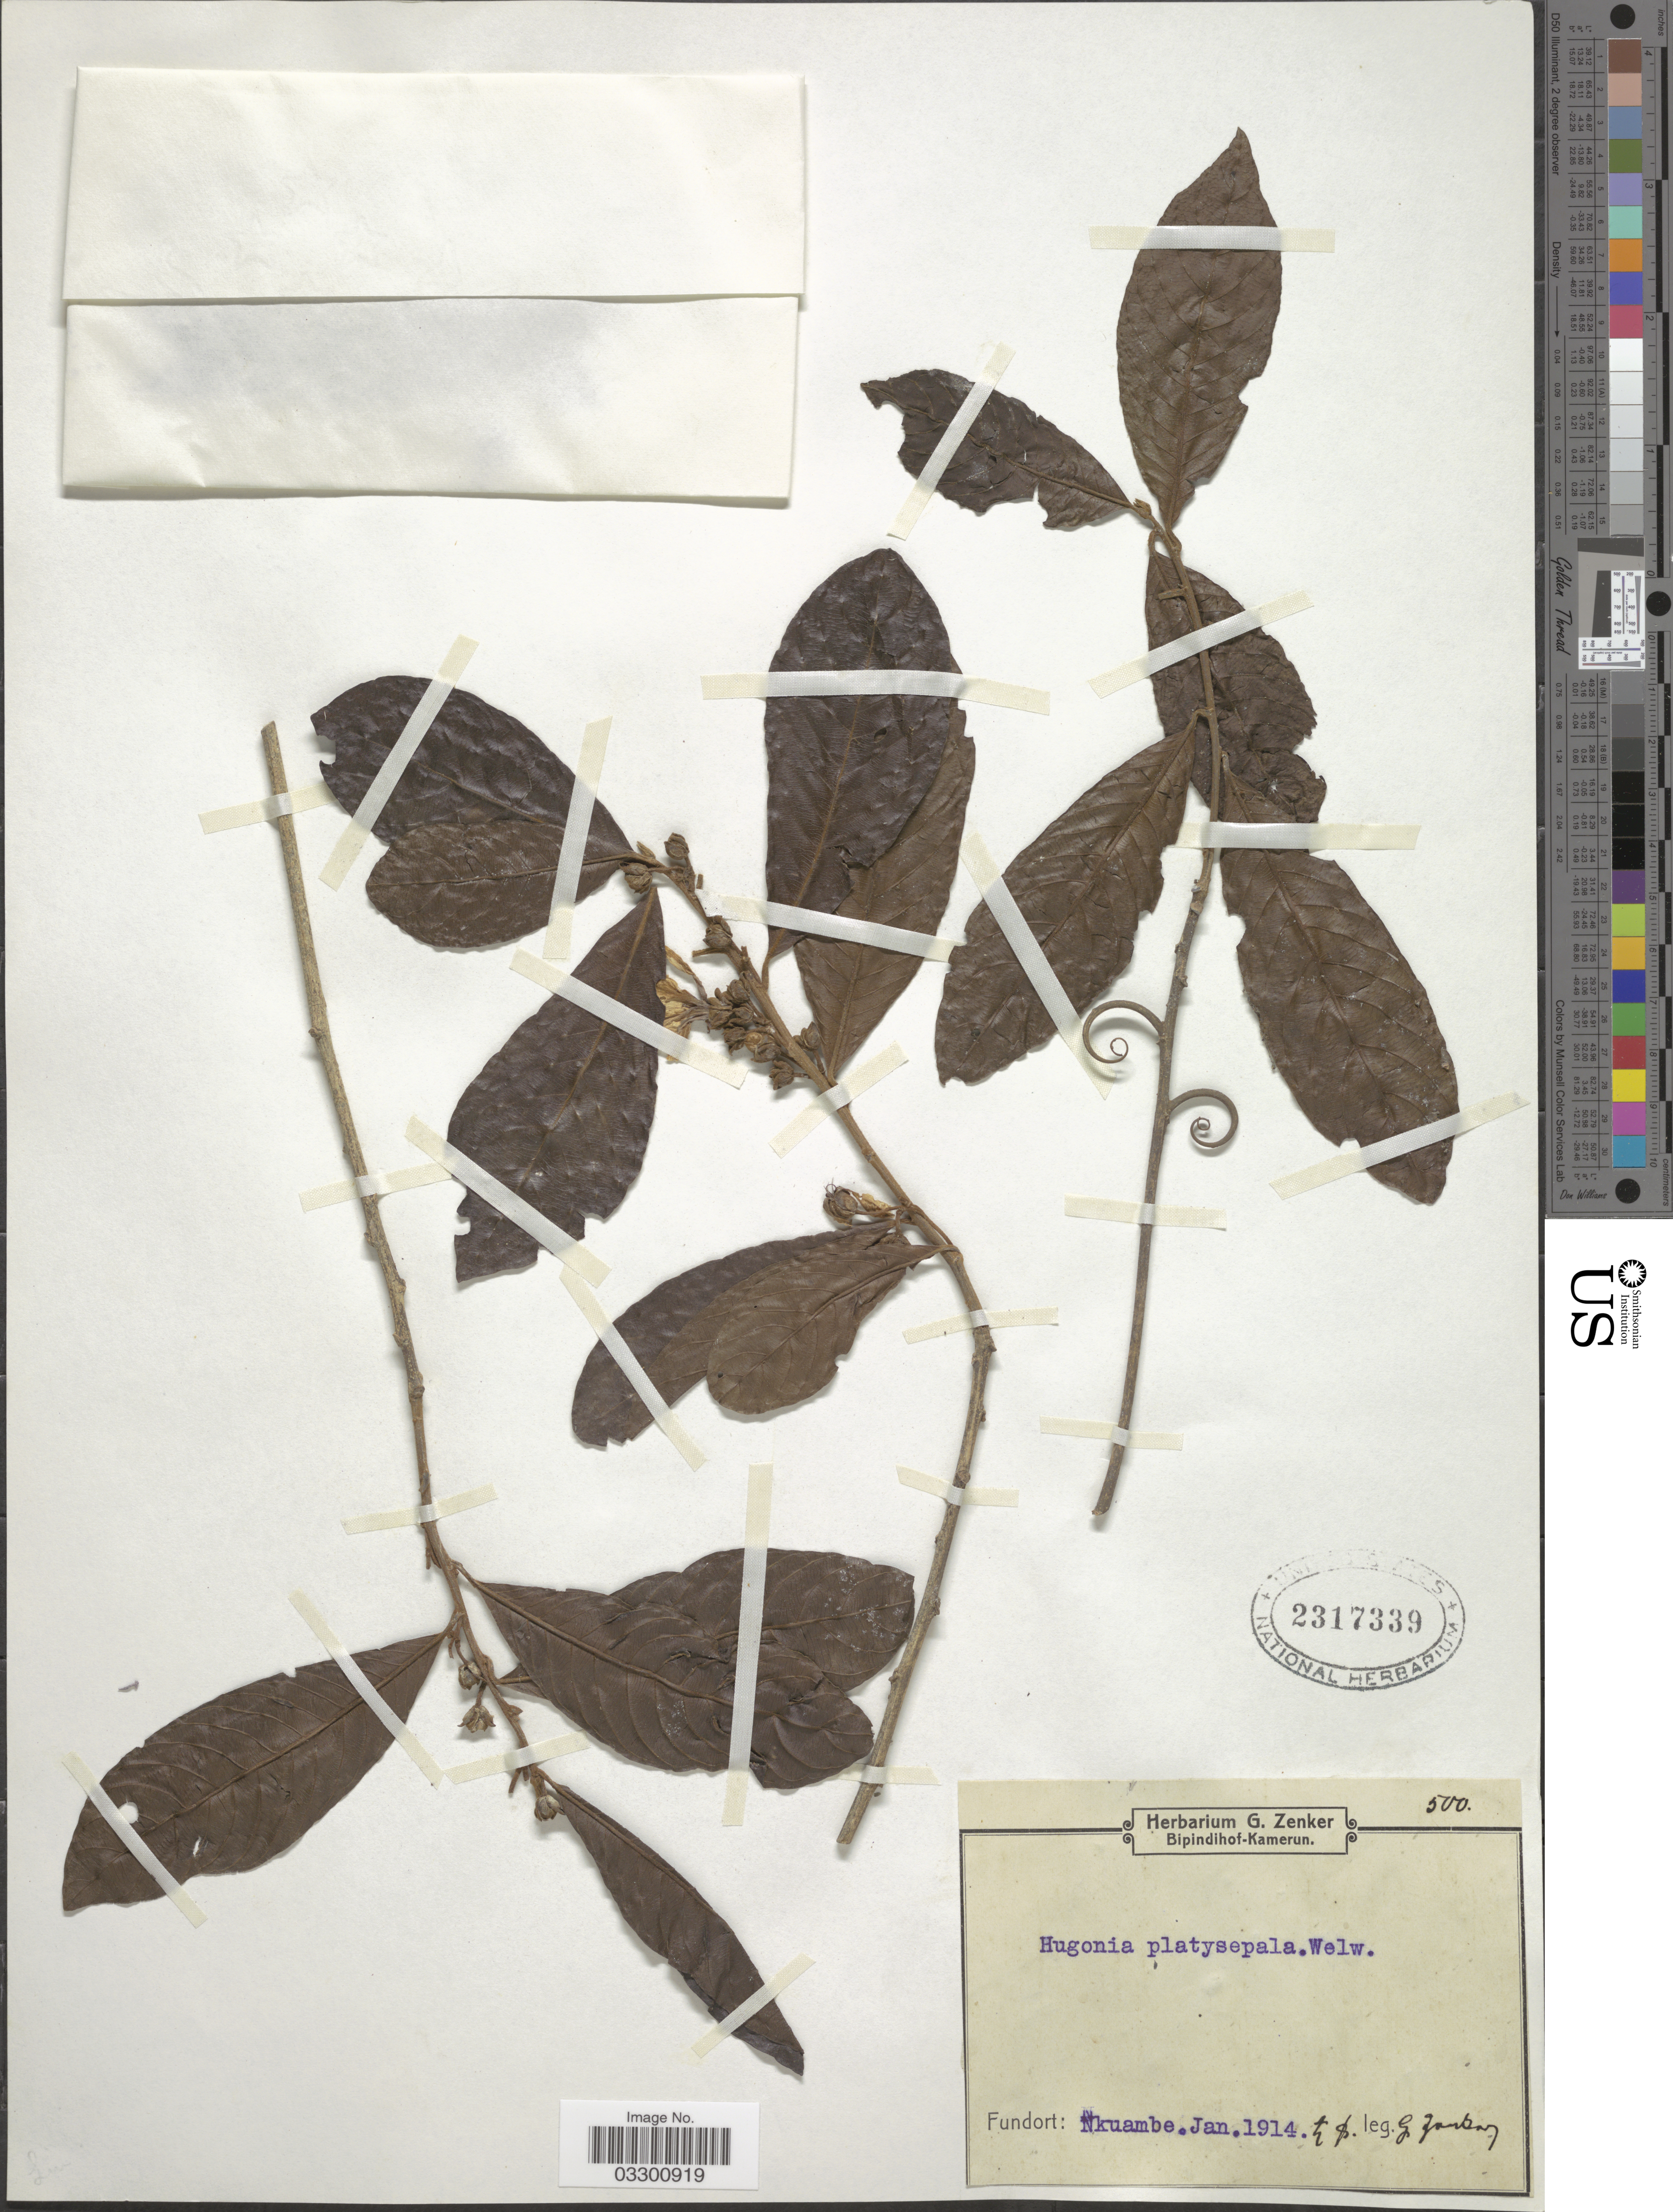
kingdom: Plantae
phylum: Tracheophyta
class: Magnoliopsida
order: Malpighiales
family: Linaceae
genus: Hugonia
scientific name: Hugonia platysepala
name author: Welw. ex Oliv.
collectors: G. A. Zenker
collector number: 500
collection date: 1914-01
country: Cameroon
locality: Bipindihof-Kamerun, Nkuambe.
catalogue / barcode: US 2317339